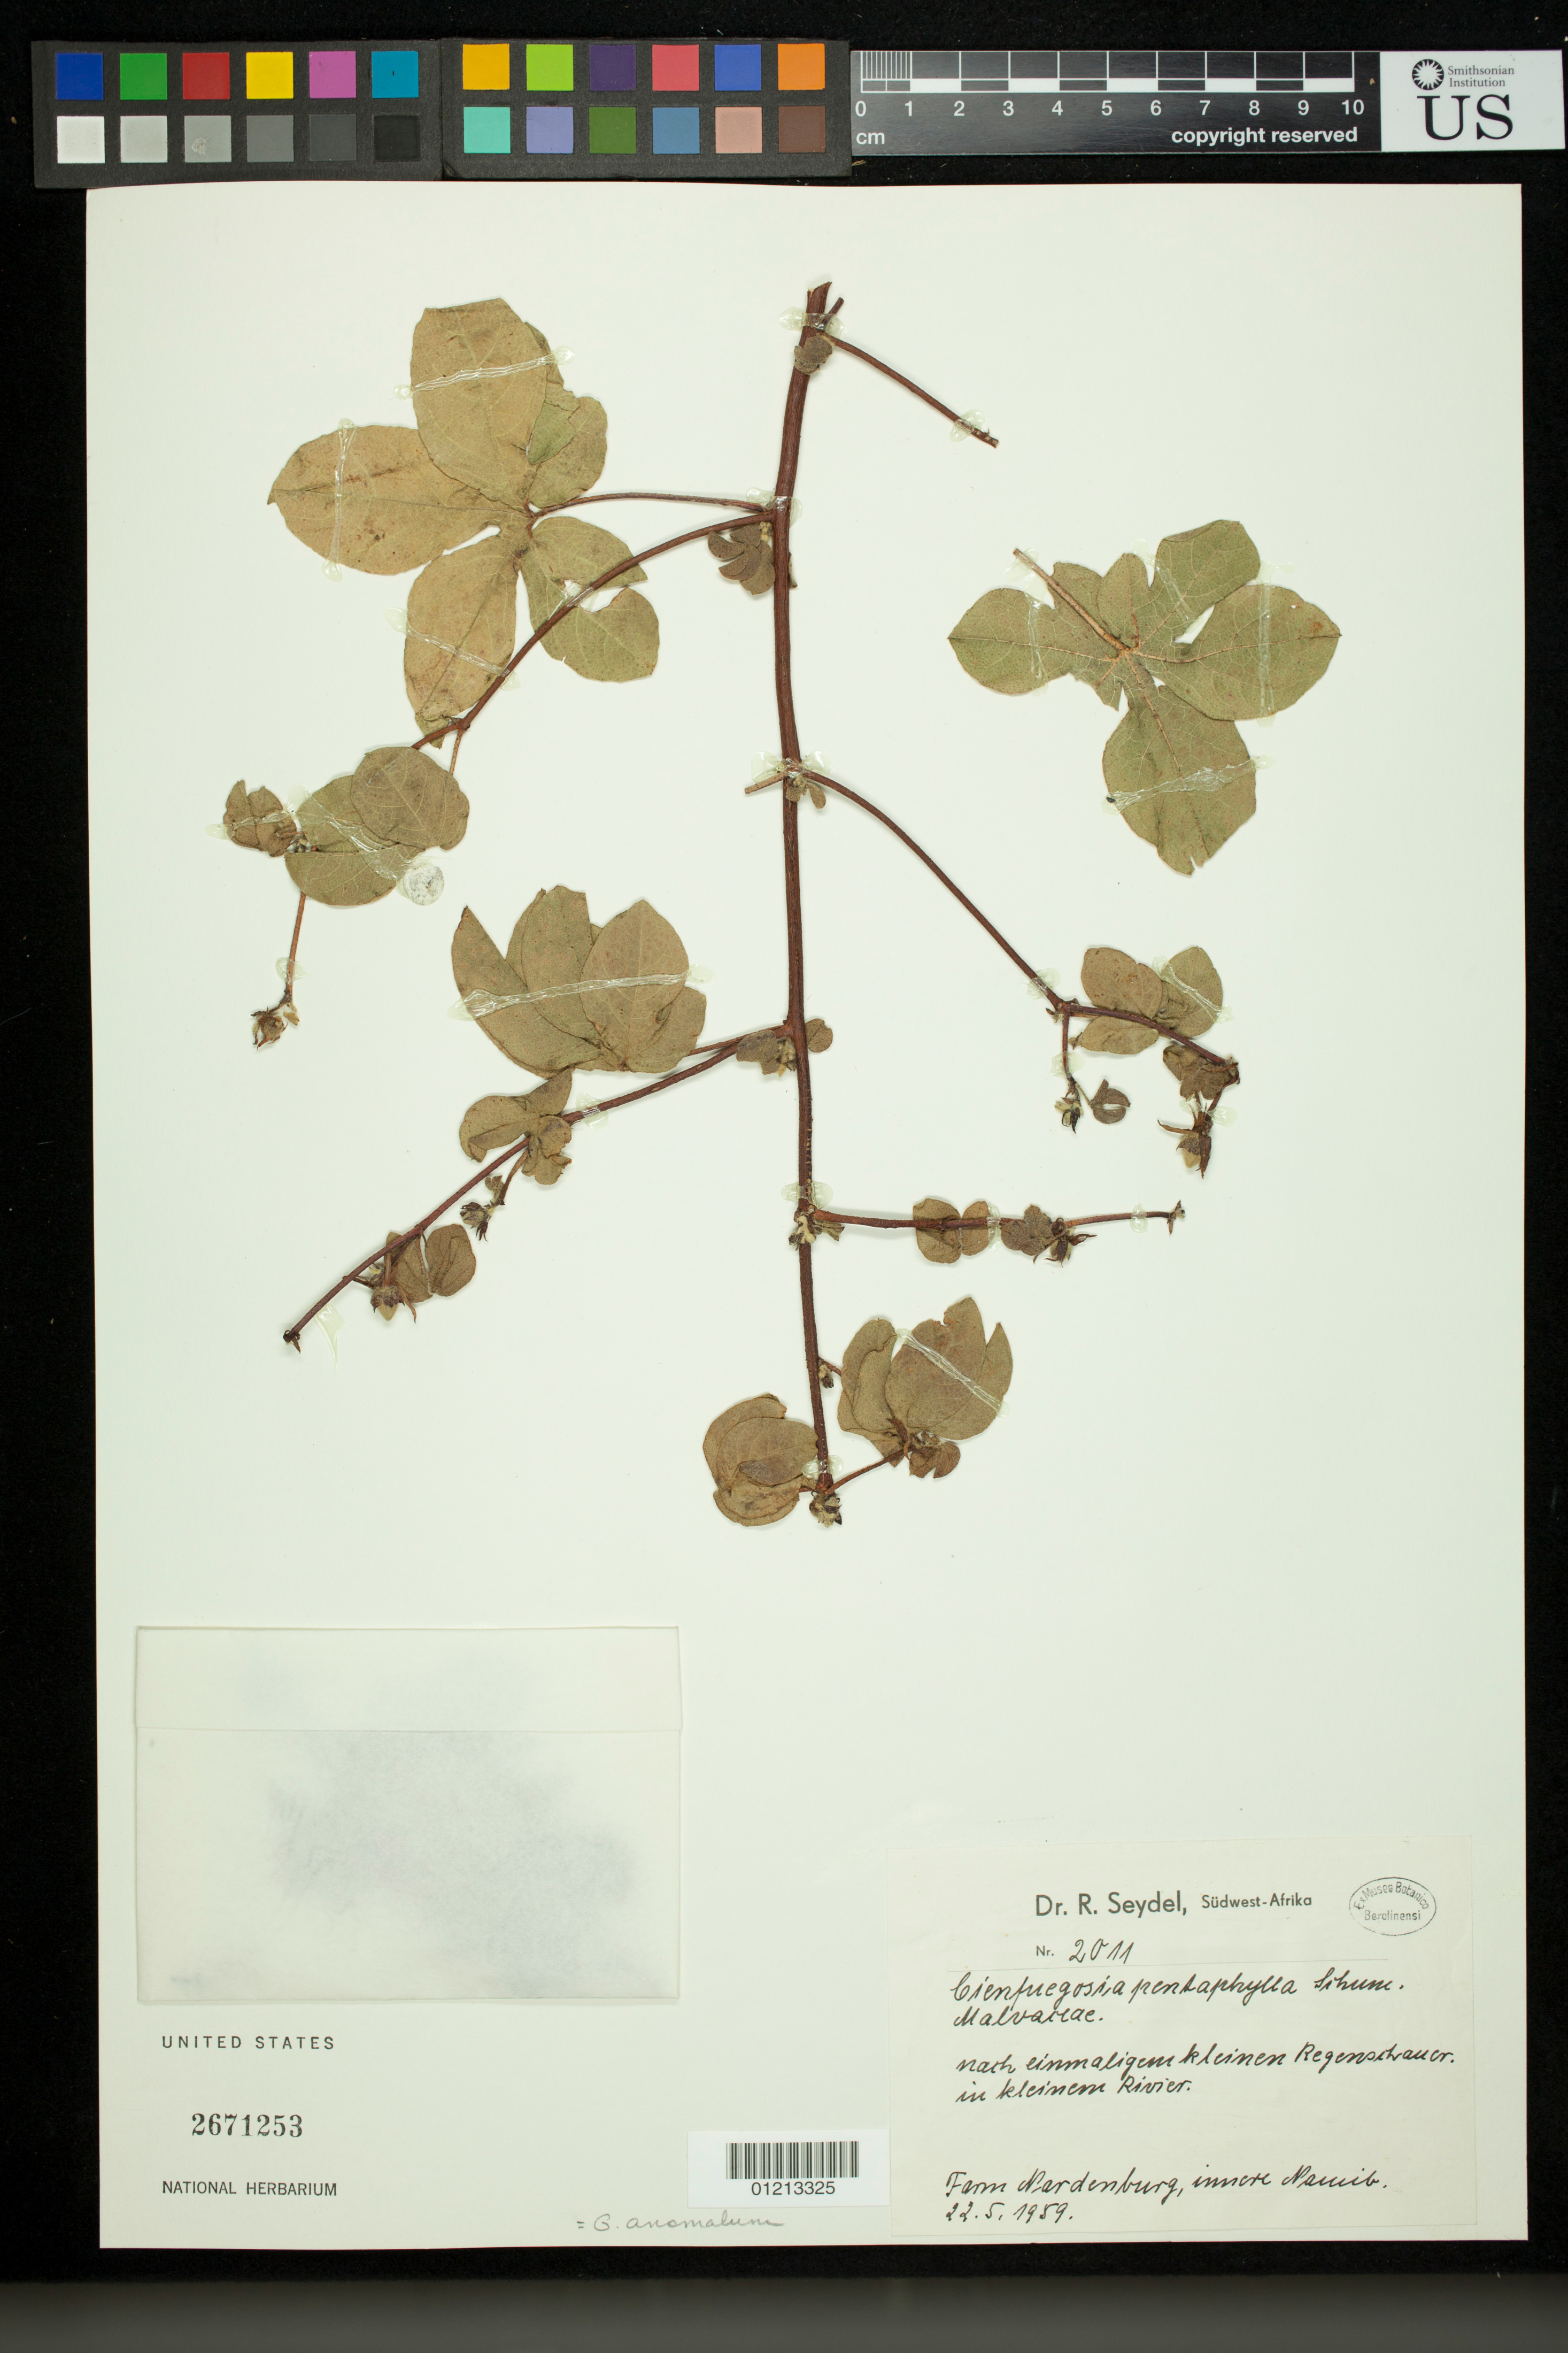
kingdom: Plantae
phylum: Tracheophyta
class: Magnoliopsida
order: Malvales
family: Malvaceae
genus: Gossypium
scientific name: Gossypium anomalum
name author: Wawra & Peyr.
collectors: R. Seydel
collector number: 2011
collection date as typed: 22 May 1959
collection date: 1959-05-22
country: Namibia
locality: Südwest-Afrika: Farm Nardenburg, innote Namib.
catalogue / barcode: US 2671253